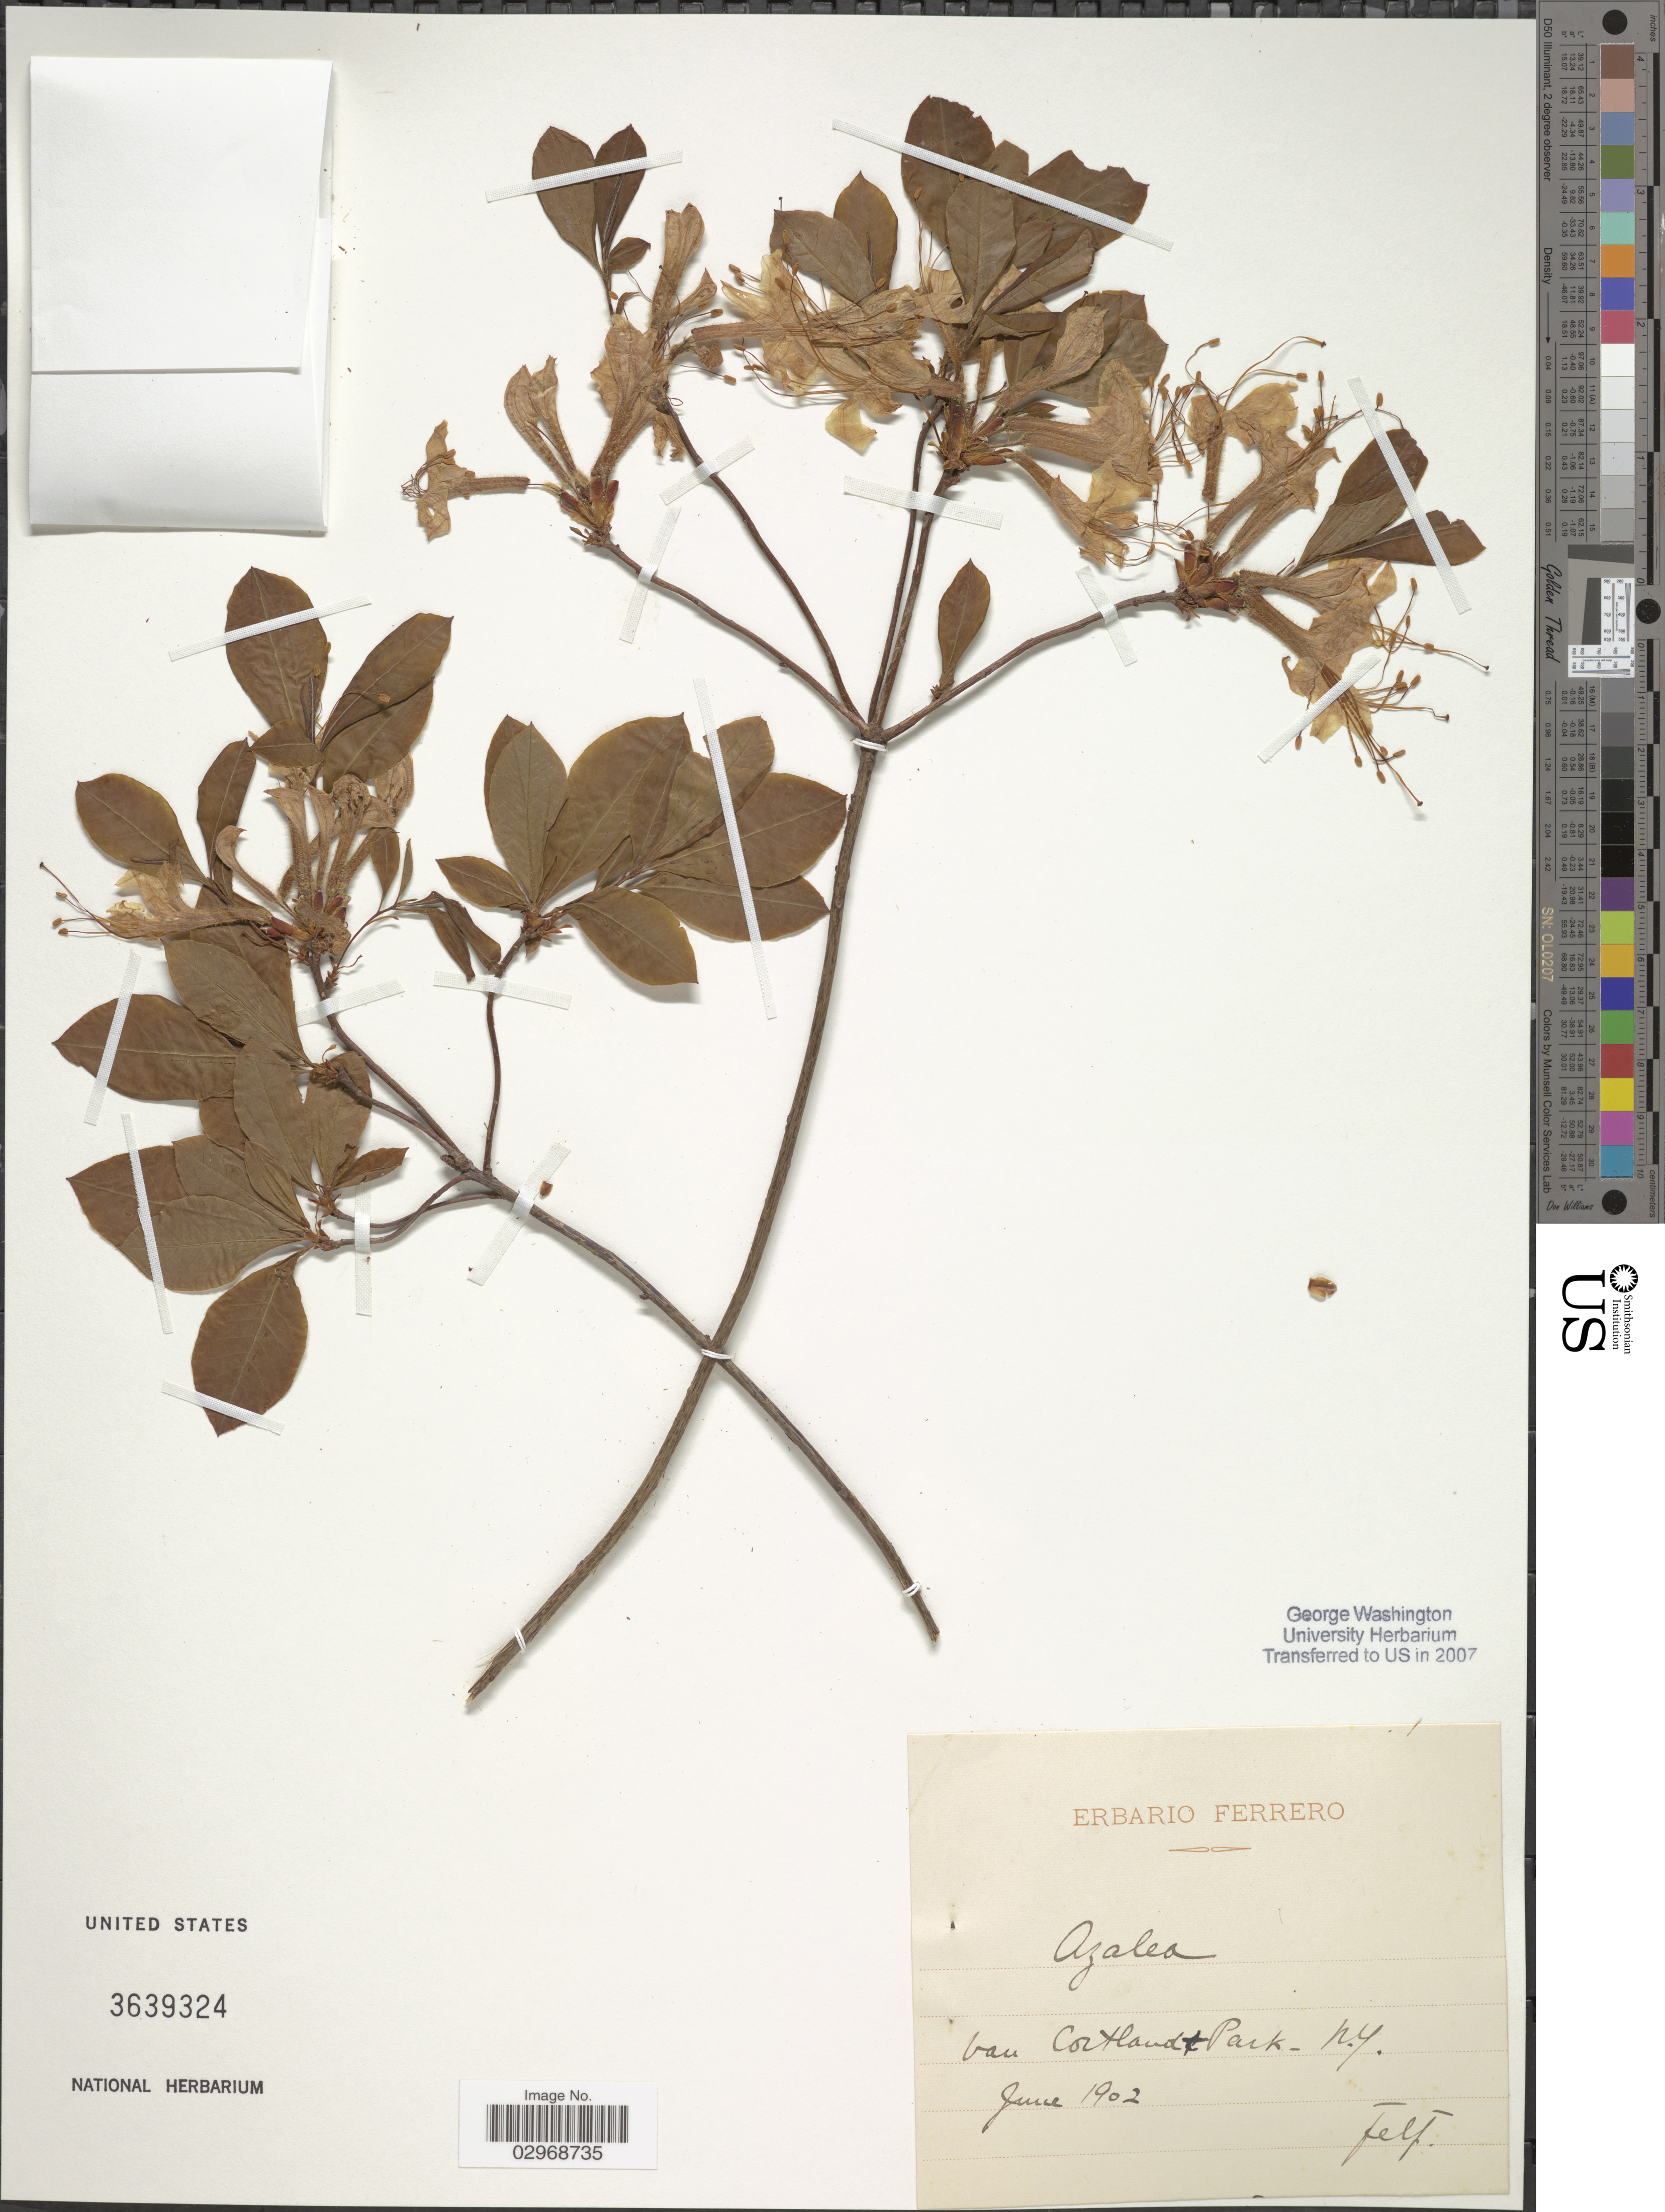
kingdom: Plantae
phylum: Tracheophyta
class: Magnoliopsida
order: Ericales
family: Ericaceae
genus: Rhododendron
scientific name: Rhododendron sp.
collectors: ex herb. Ferrero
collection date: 1902-06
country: United States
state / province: New York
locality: Van Cortland + Park.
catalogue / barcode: US 3639324